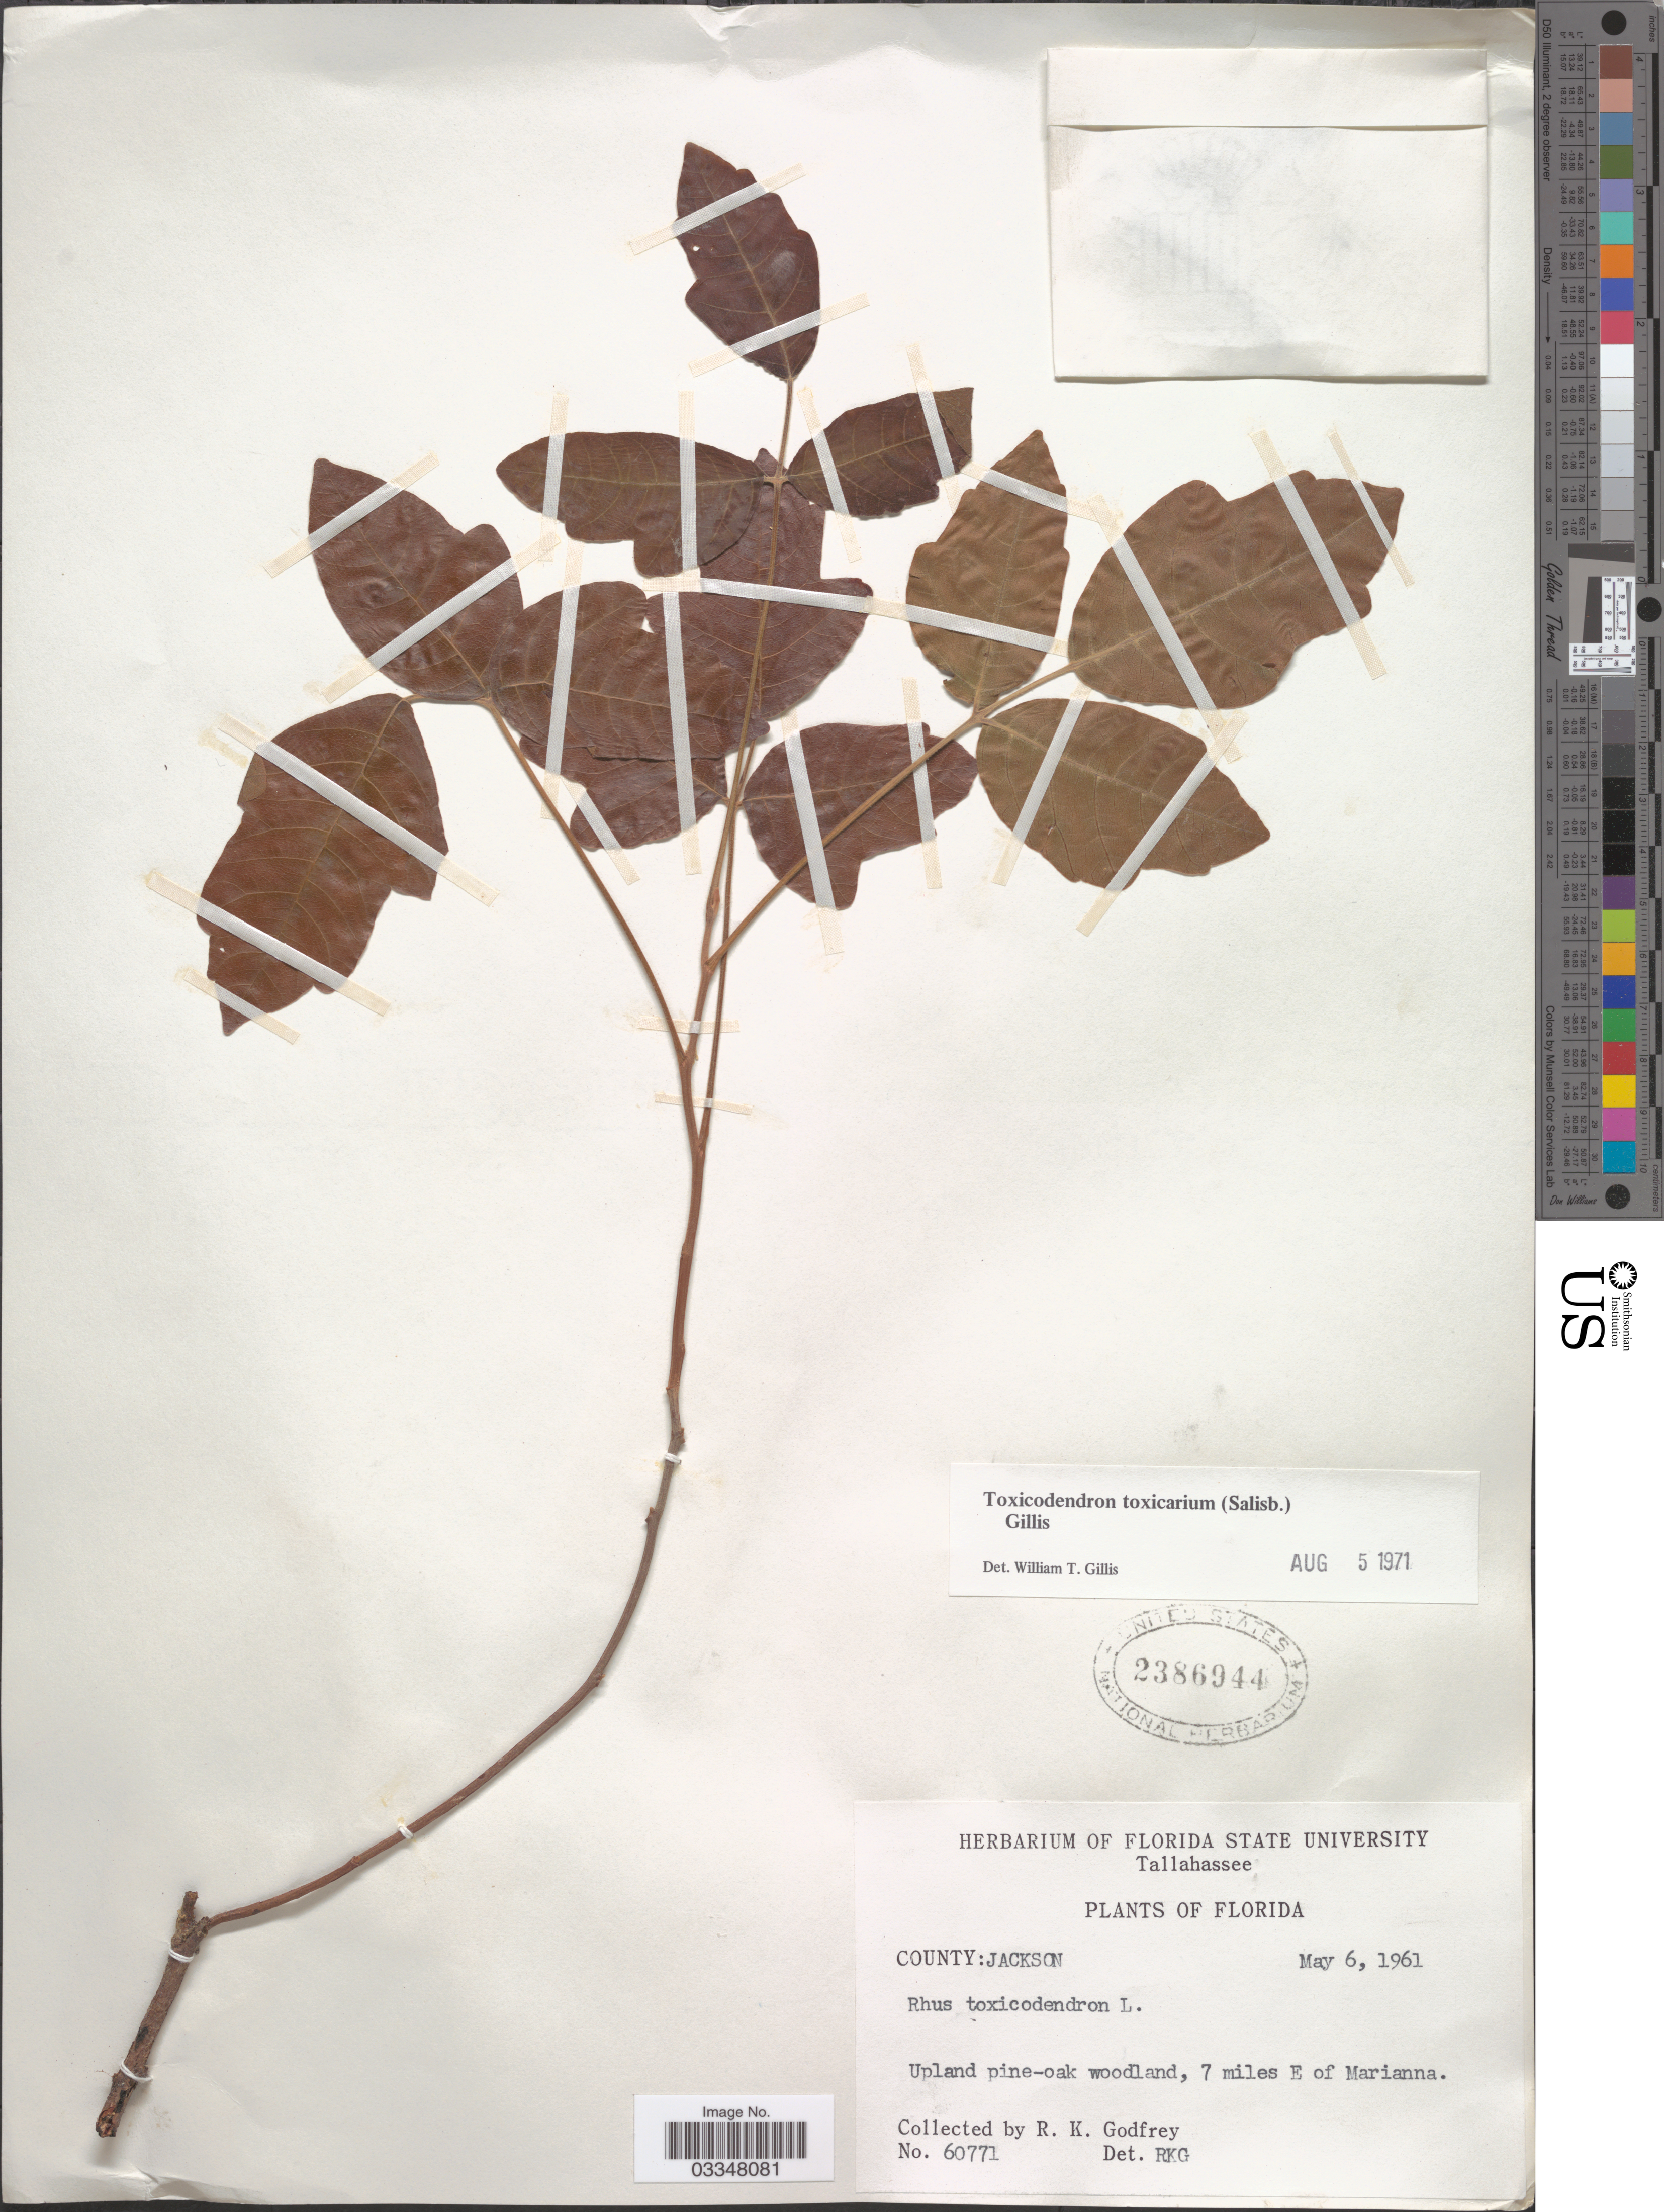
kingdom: Plantae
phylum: Tracheophyta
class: Magnoliopsida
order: Sapindales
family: Anacardiaceae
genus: Toxicodendron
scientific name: Toxicodendron toxicarium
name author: Gillis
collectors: R. K. Godfrey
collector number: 60771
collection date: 1961-05-06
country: United States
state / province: Florida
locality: County: Jackson. 7 miles E of Marianna.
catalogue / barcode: US 2386944